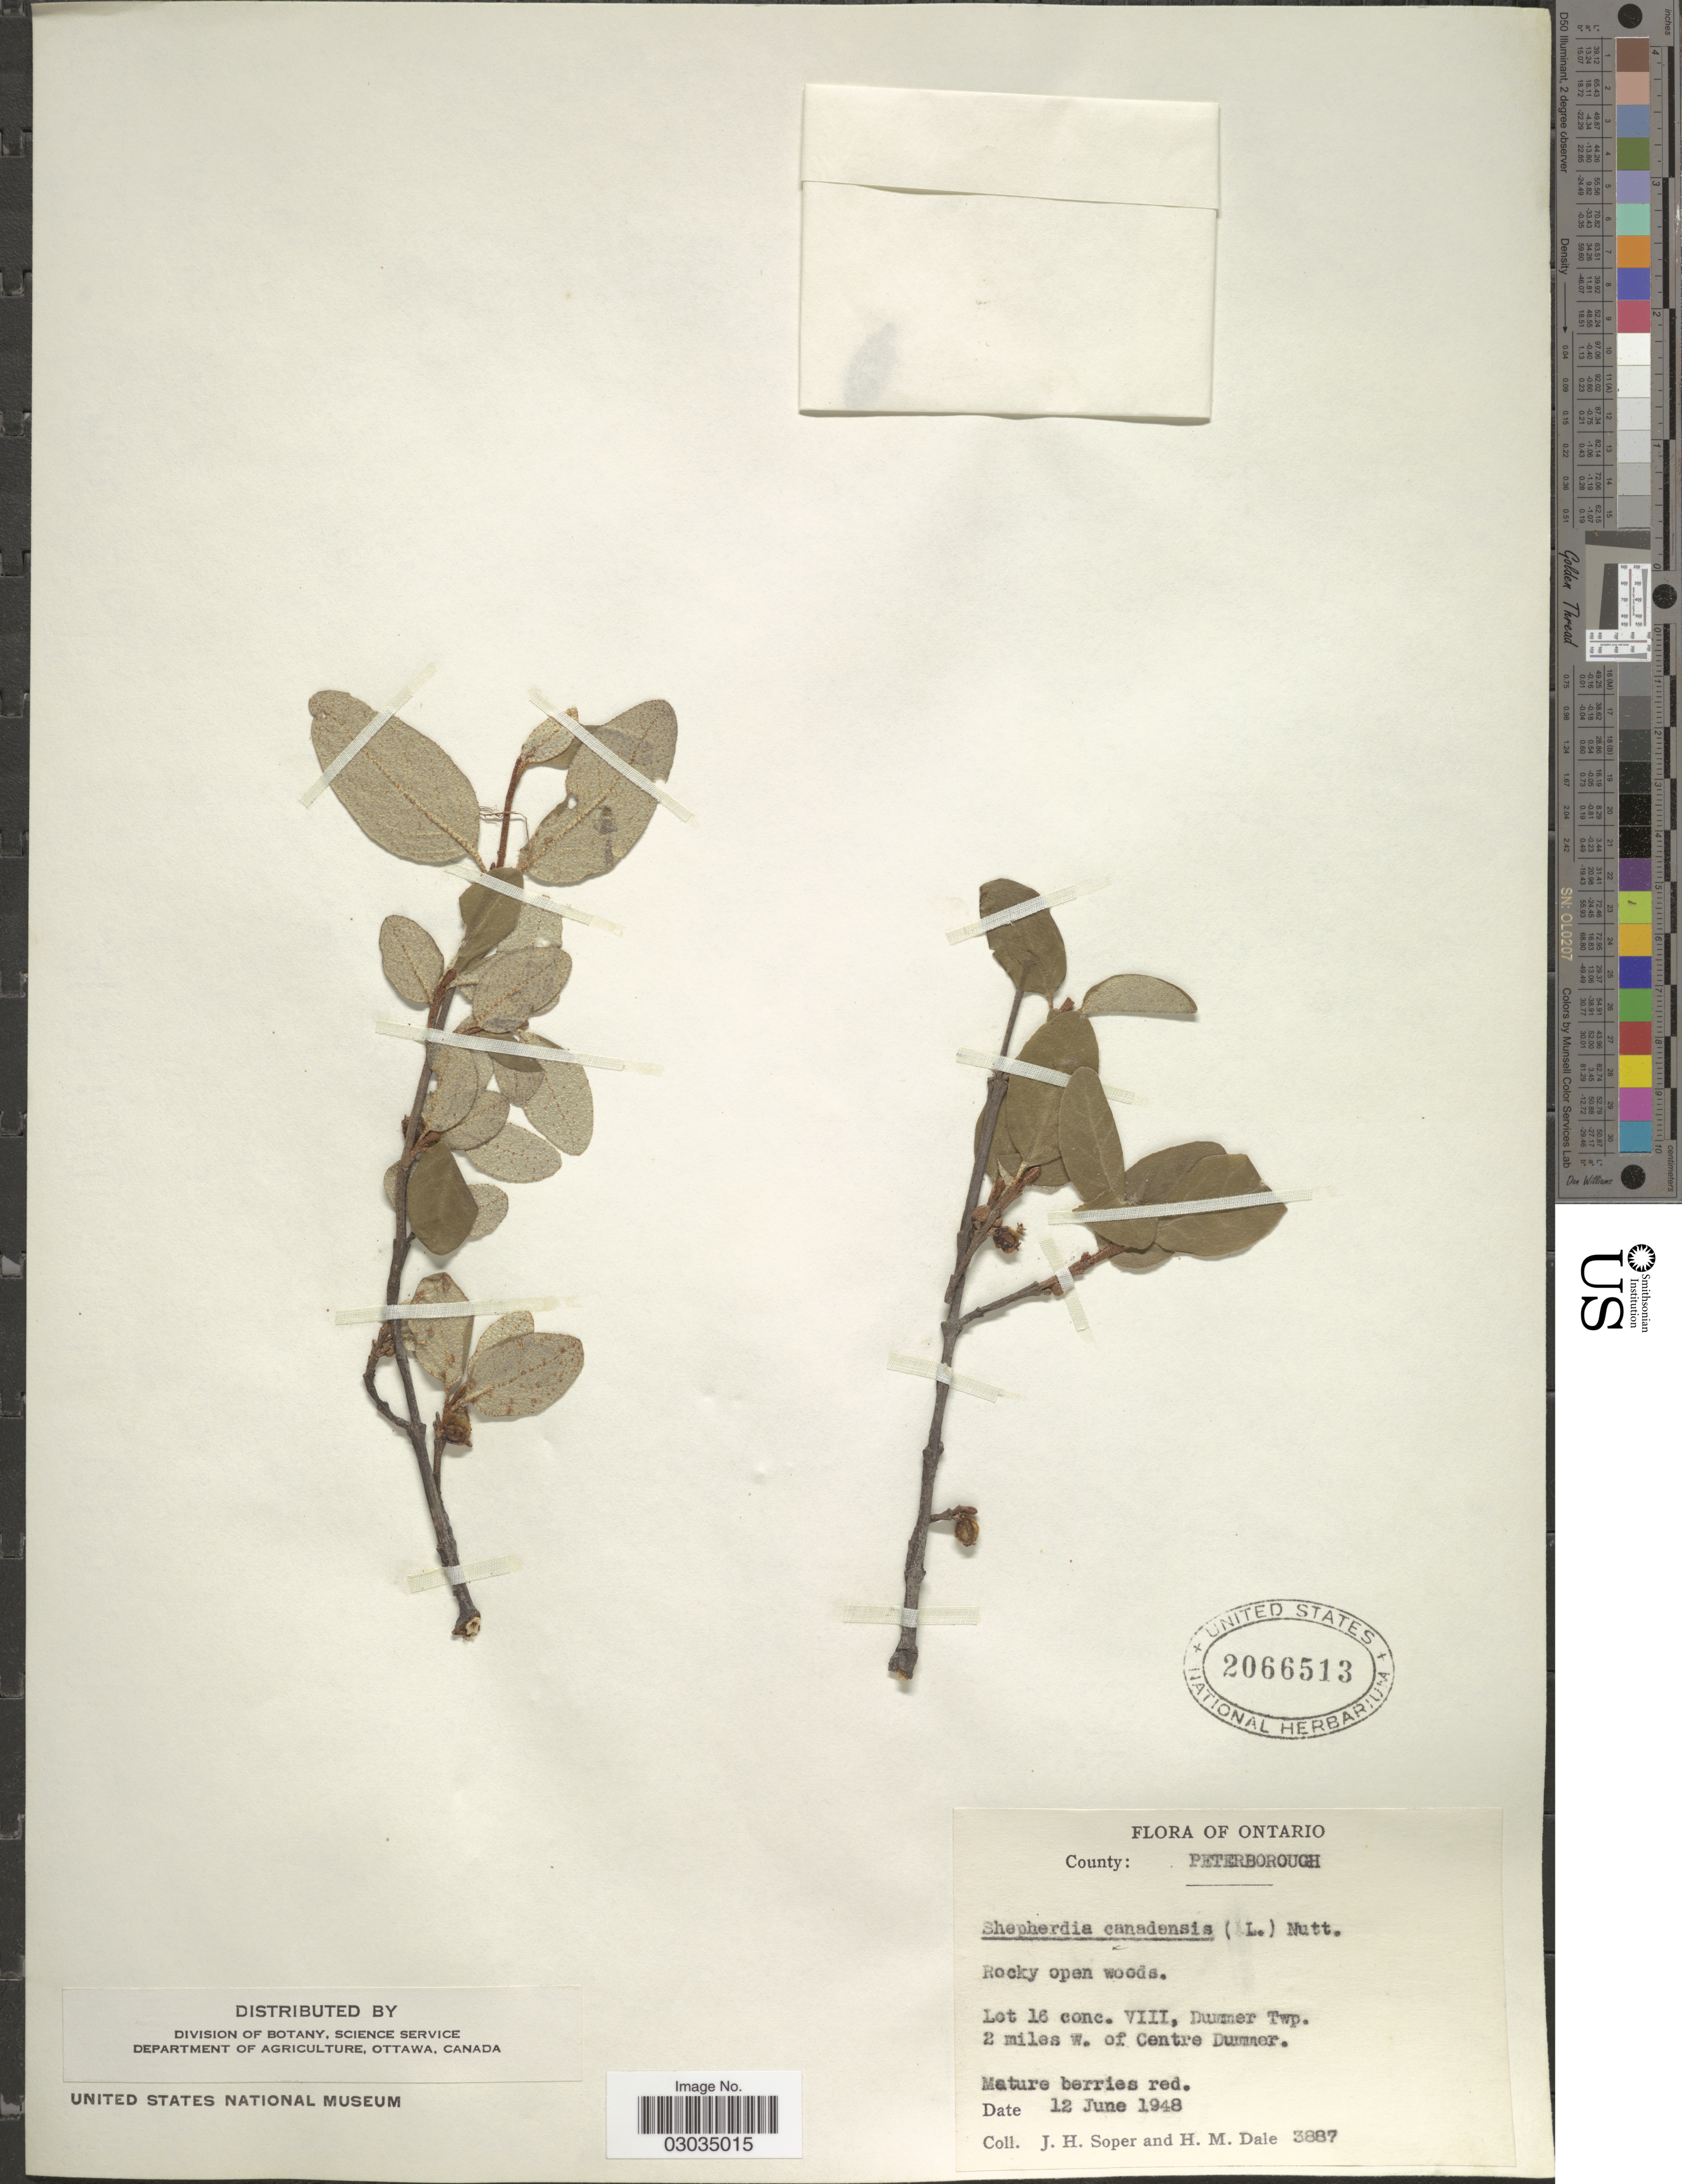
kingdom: Plantae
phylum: Tracheophyta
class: Magnoliopsida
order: Rosales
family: Elaeagnaceae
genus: Shepherdia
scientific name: Shepherdia canadensis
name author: (L.) Nutt.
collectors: J. H. Soper & H. M. Dale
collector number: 3887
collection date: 1948-06-12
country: Canada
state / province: Ontario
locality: Lot 16 conc. VIII, Dummer Twp., 2 miles w. of Centre Dummer.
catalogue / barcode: US 2066513